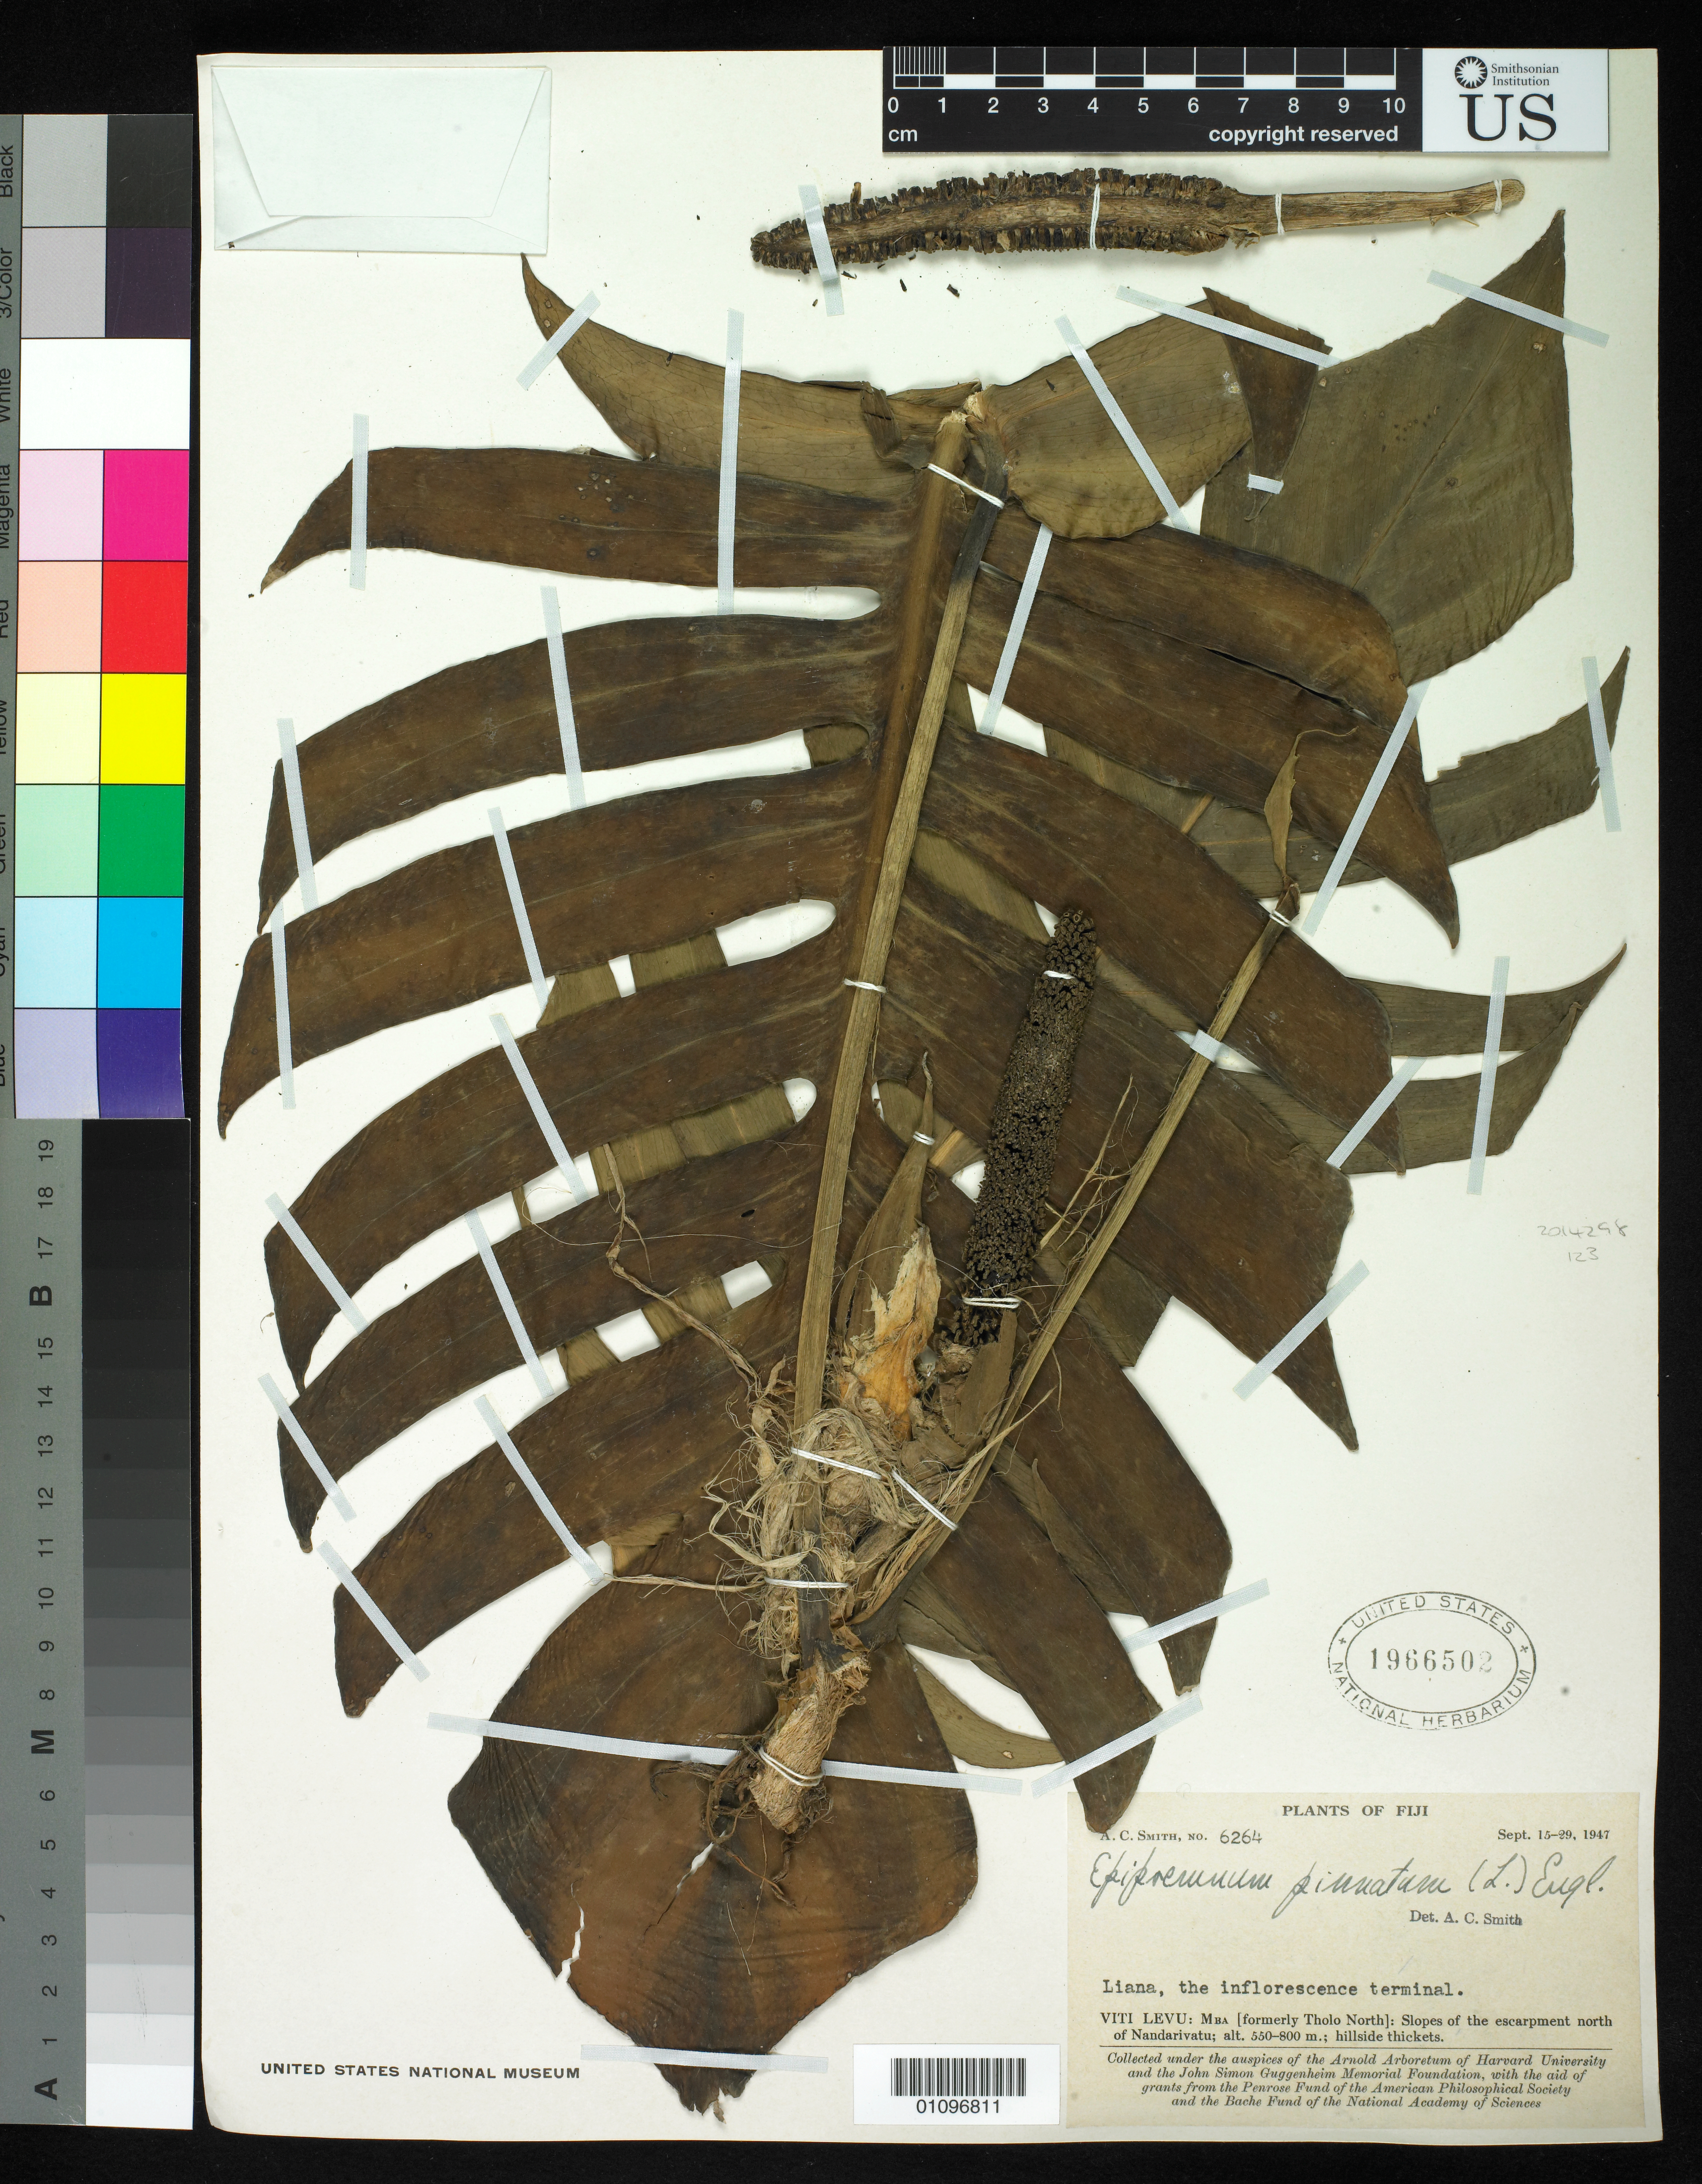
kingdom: Plantae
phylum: Tracheophyta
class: Liliopsida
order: Alismatales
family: Araceae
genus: Epipremnum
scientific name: Epipremnum pinnatum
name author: (L.) Engl.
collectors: A. C. Smith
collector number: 6264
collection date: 1947-09-15/1947-09-29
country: Fiji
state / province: Mba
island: Viti Levu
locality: Slopes of the escarpment north of Nandarivatu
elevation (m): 550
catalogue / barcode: US 1966502